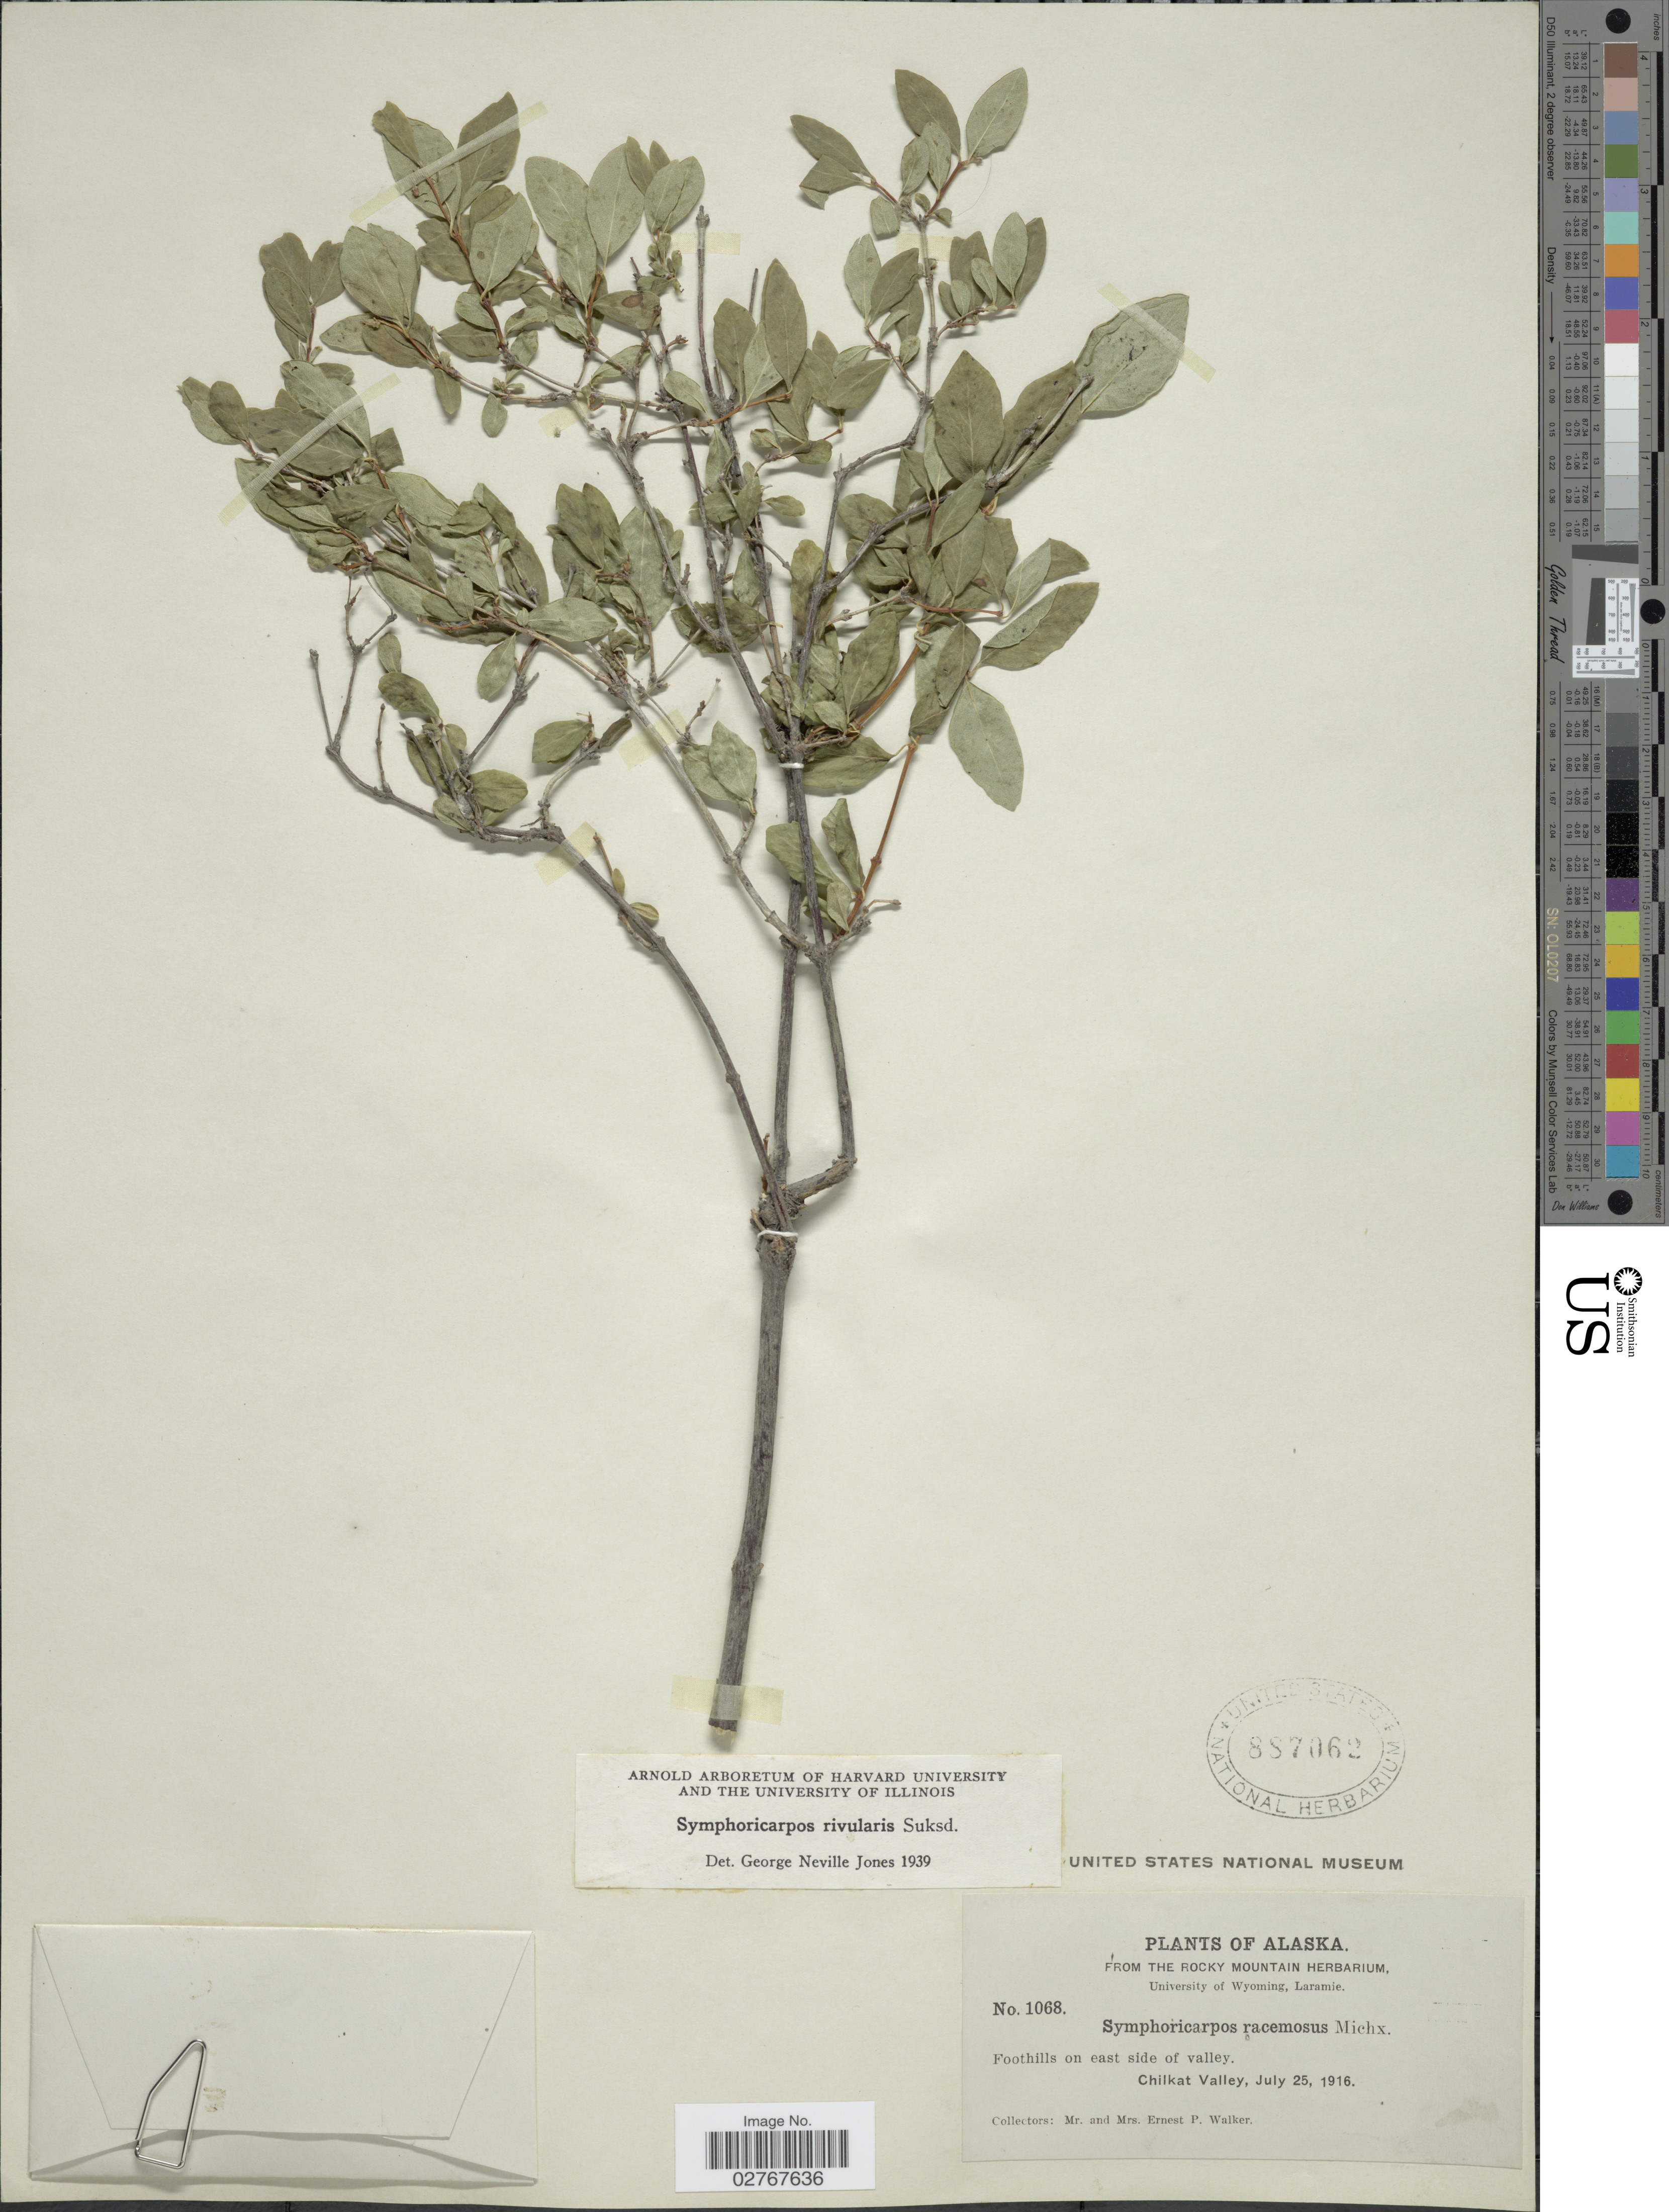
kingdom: Plantae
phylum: Tracheophyta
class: Magnoliopsida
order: Dipsacales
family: Caprifoliaceae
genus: Symphoricarpos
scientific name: Symphoricarpos rivularis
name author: Suksd.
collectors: E. P. Walker & E. Walker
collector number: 1068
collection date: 1916-07-25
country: United States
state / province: Alaska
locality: Foothills on east side of valley. Chilkat Valley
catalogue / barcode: US 887062